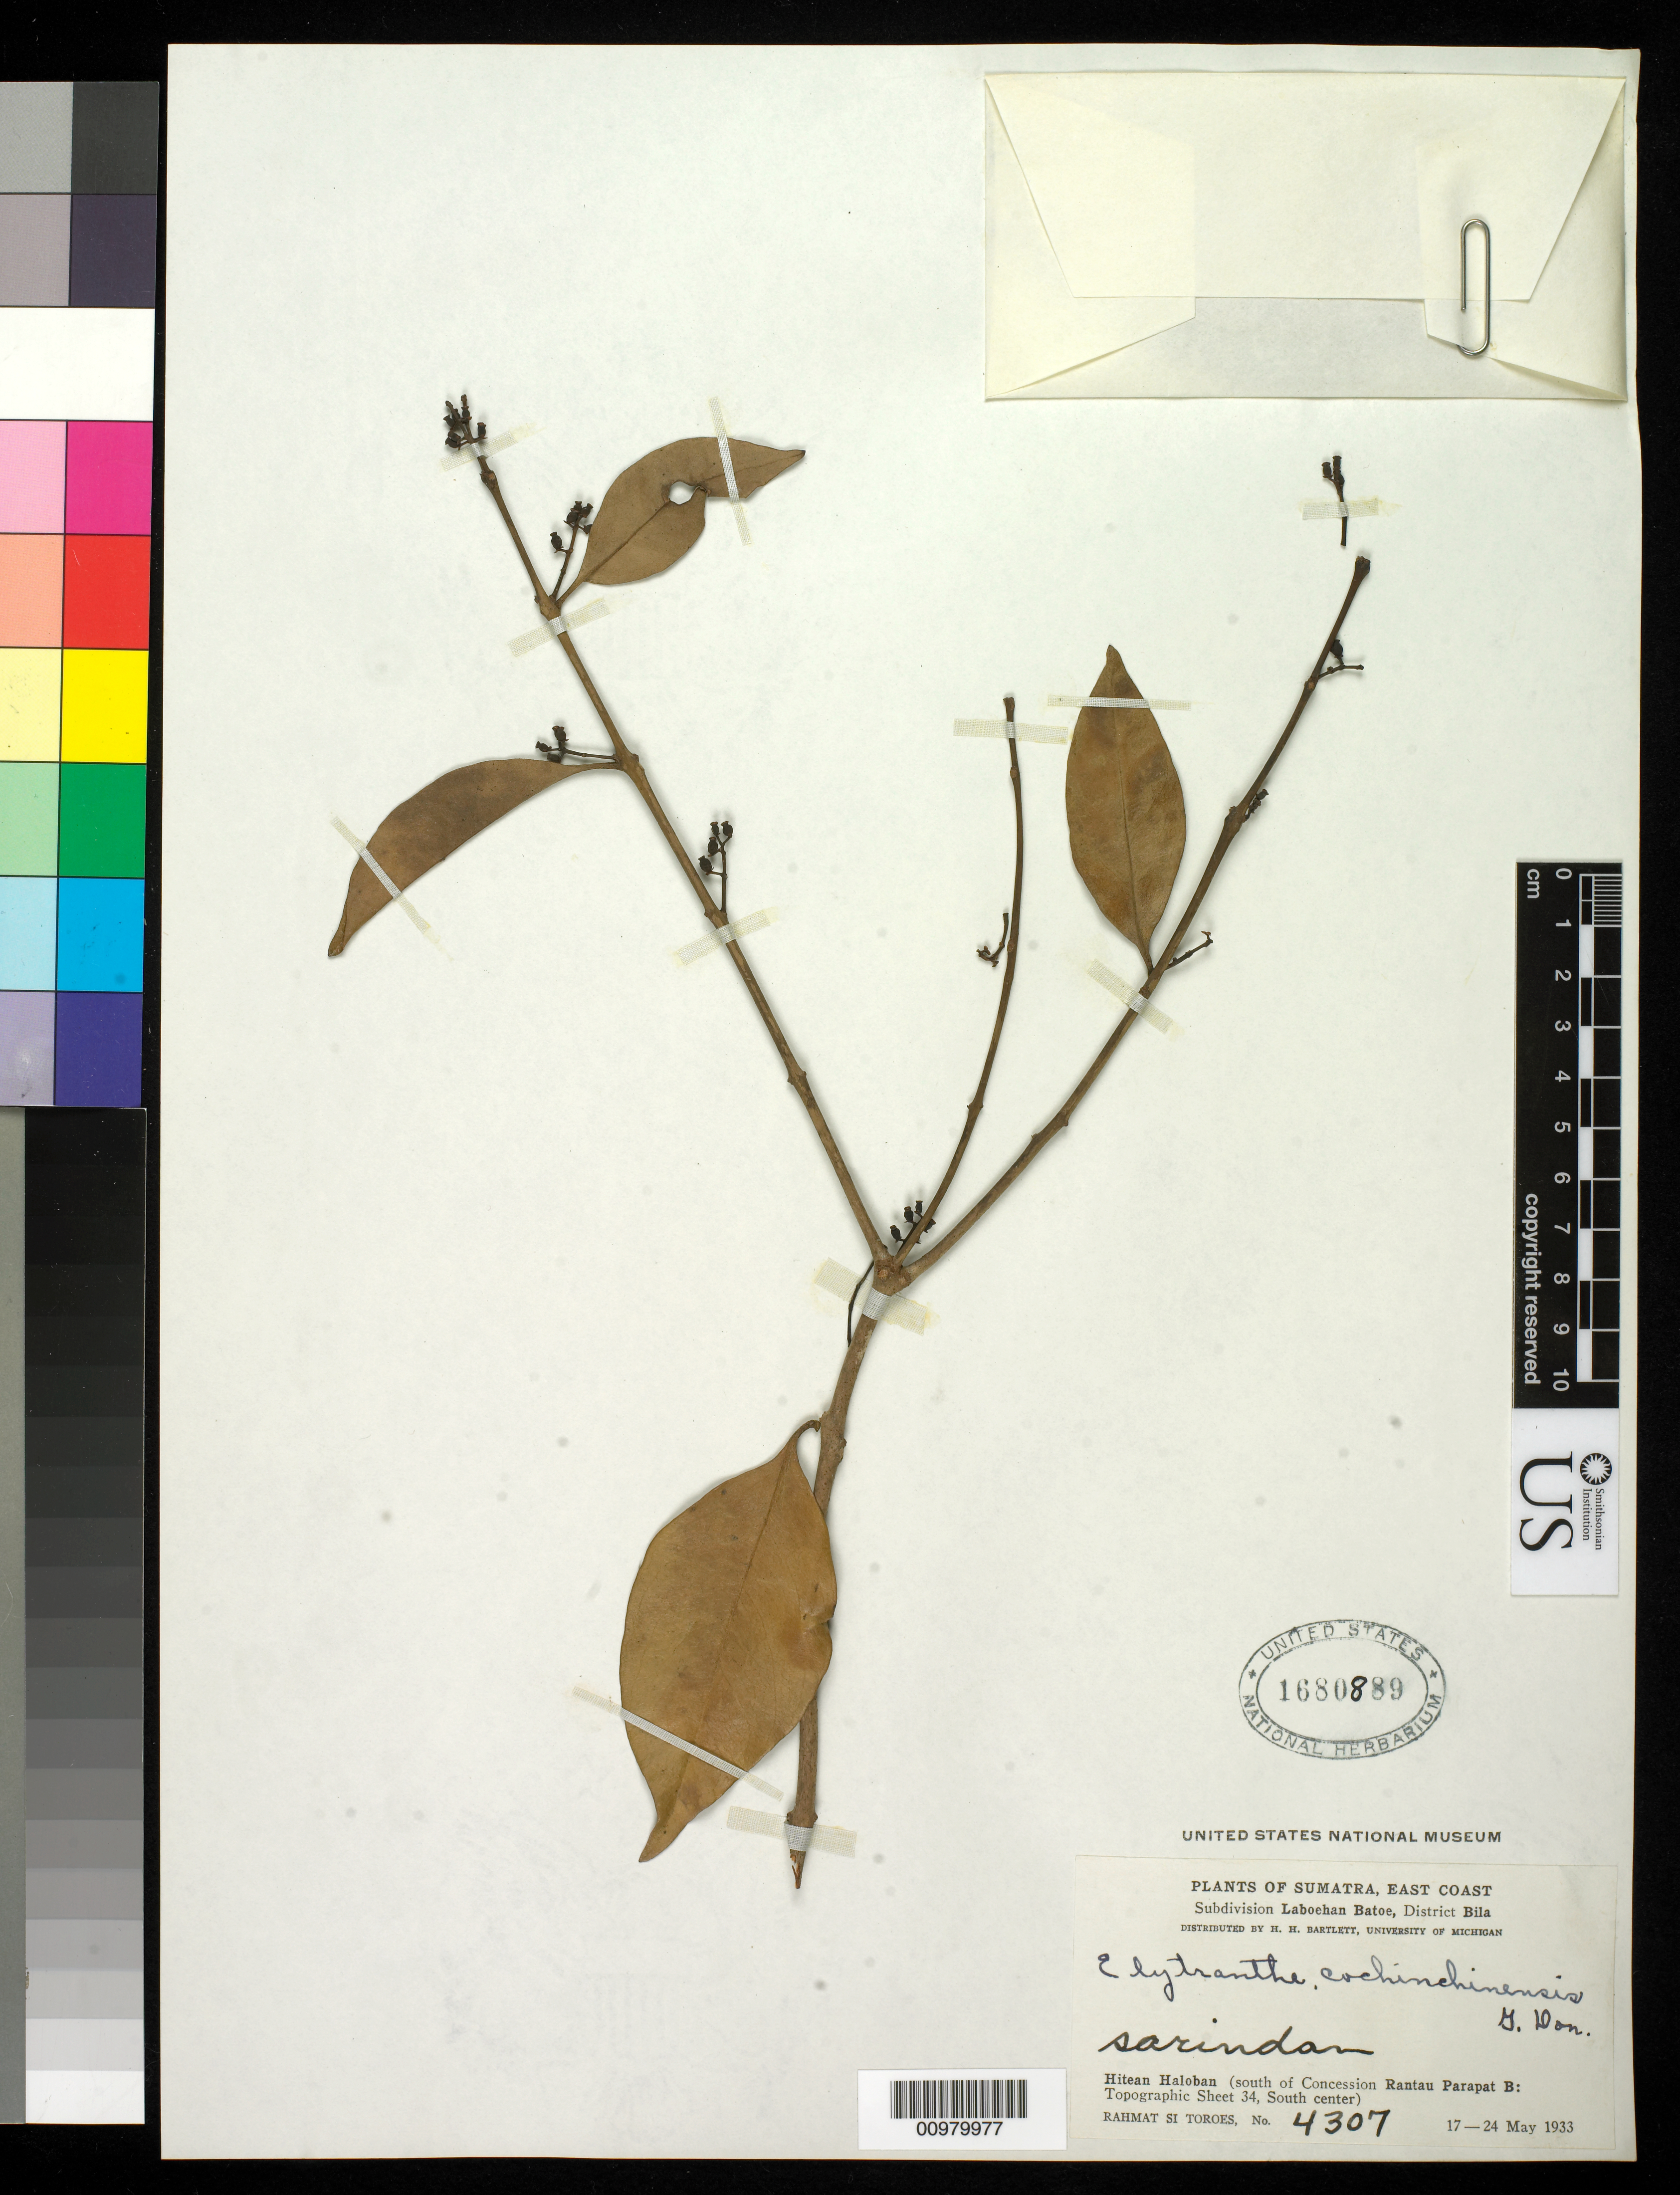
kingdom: Plantae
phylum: Tracheophyta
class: Magnoliopsida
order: Santalales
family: Loranthaceae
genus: Elytranthe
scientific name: Elytranthe cochinchinensis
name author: (Lour.) G. Don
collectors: Rahmat Si Boeea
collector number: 4307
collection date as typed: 17 May 1933 to 24 May 1933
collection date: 1933-05-17/1933-05-24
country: Indonesia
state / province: Sumatra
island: Sumatra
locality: Hitean Haloban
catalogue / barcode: US 1680889